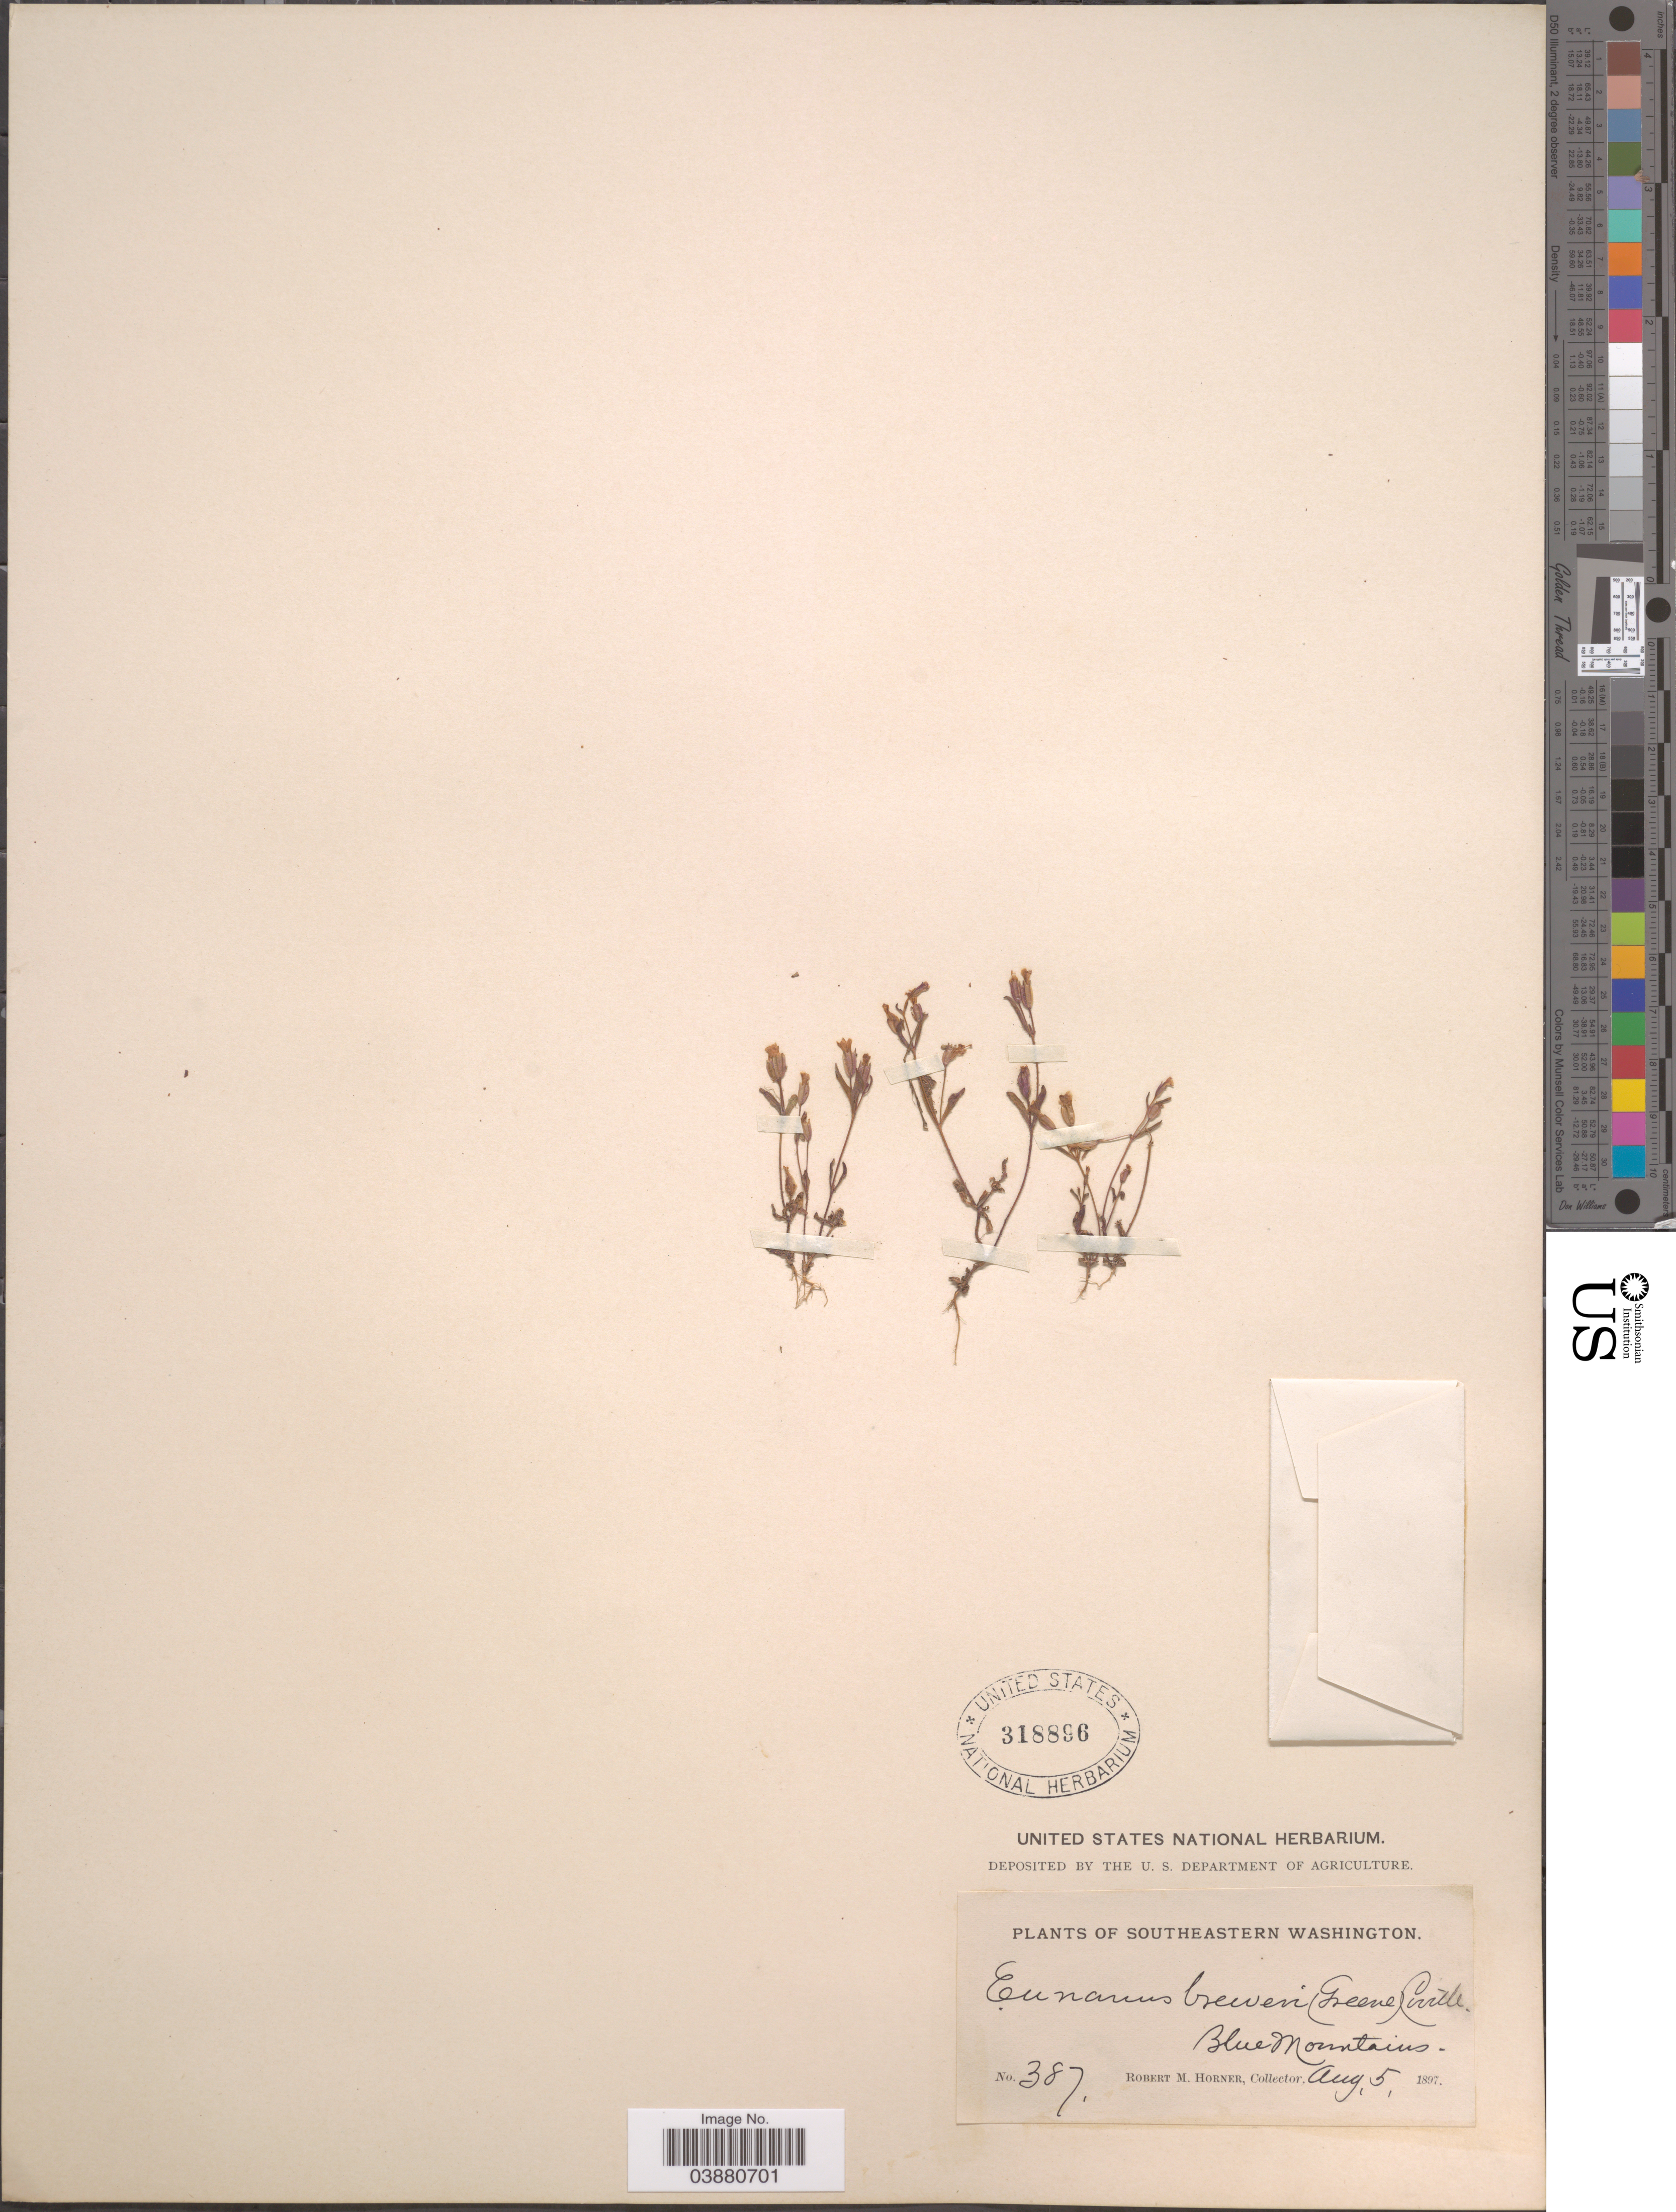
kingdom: Plantae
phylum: Tracheophyta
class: Magnoliopsida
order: Lamiales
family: Phrymaceae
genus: Mimulus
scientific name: Mimulus breweri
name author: (Greene) Coville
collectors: R. Horner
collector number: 387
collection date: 1897-08-05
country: United States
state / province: Washington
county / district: Clallam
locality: Southeastern Washington. Blue Mountains.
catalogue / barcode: US 318896